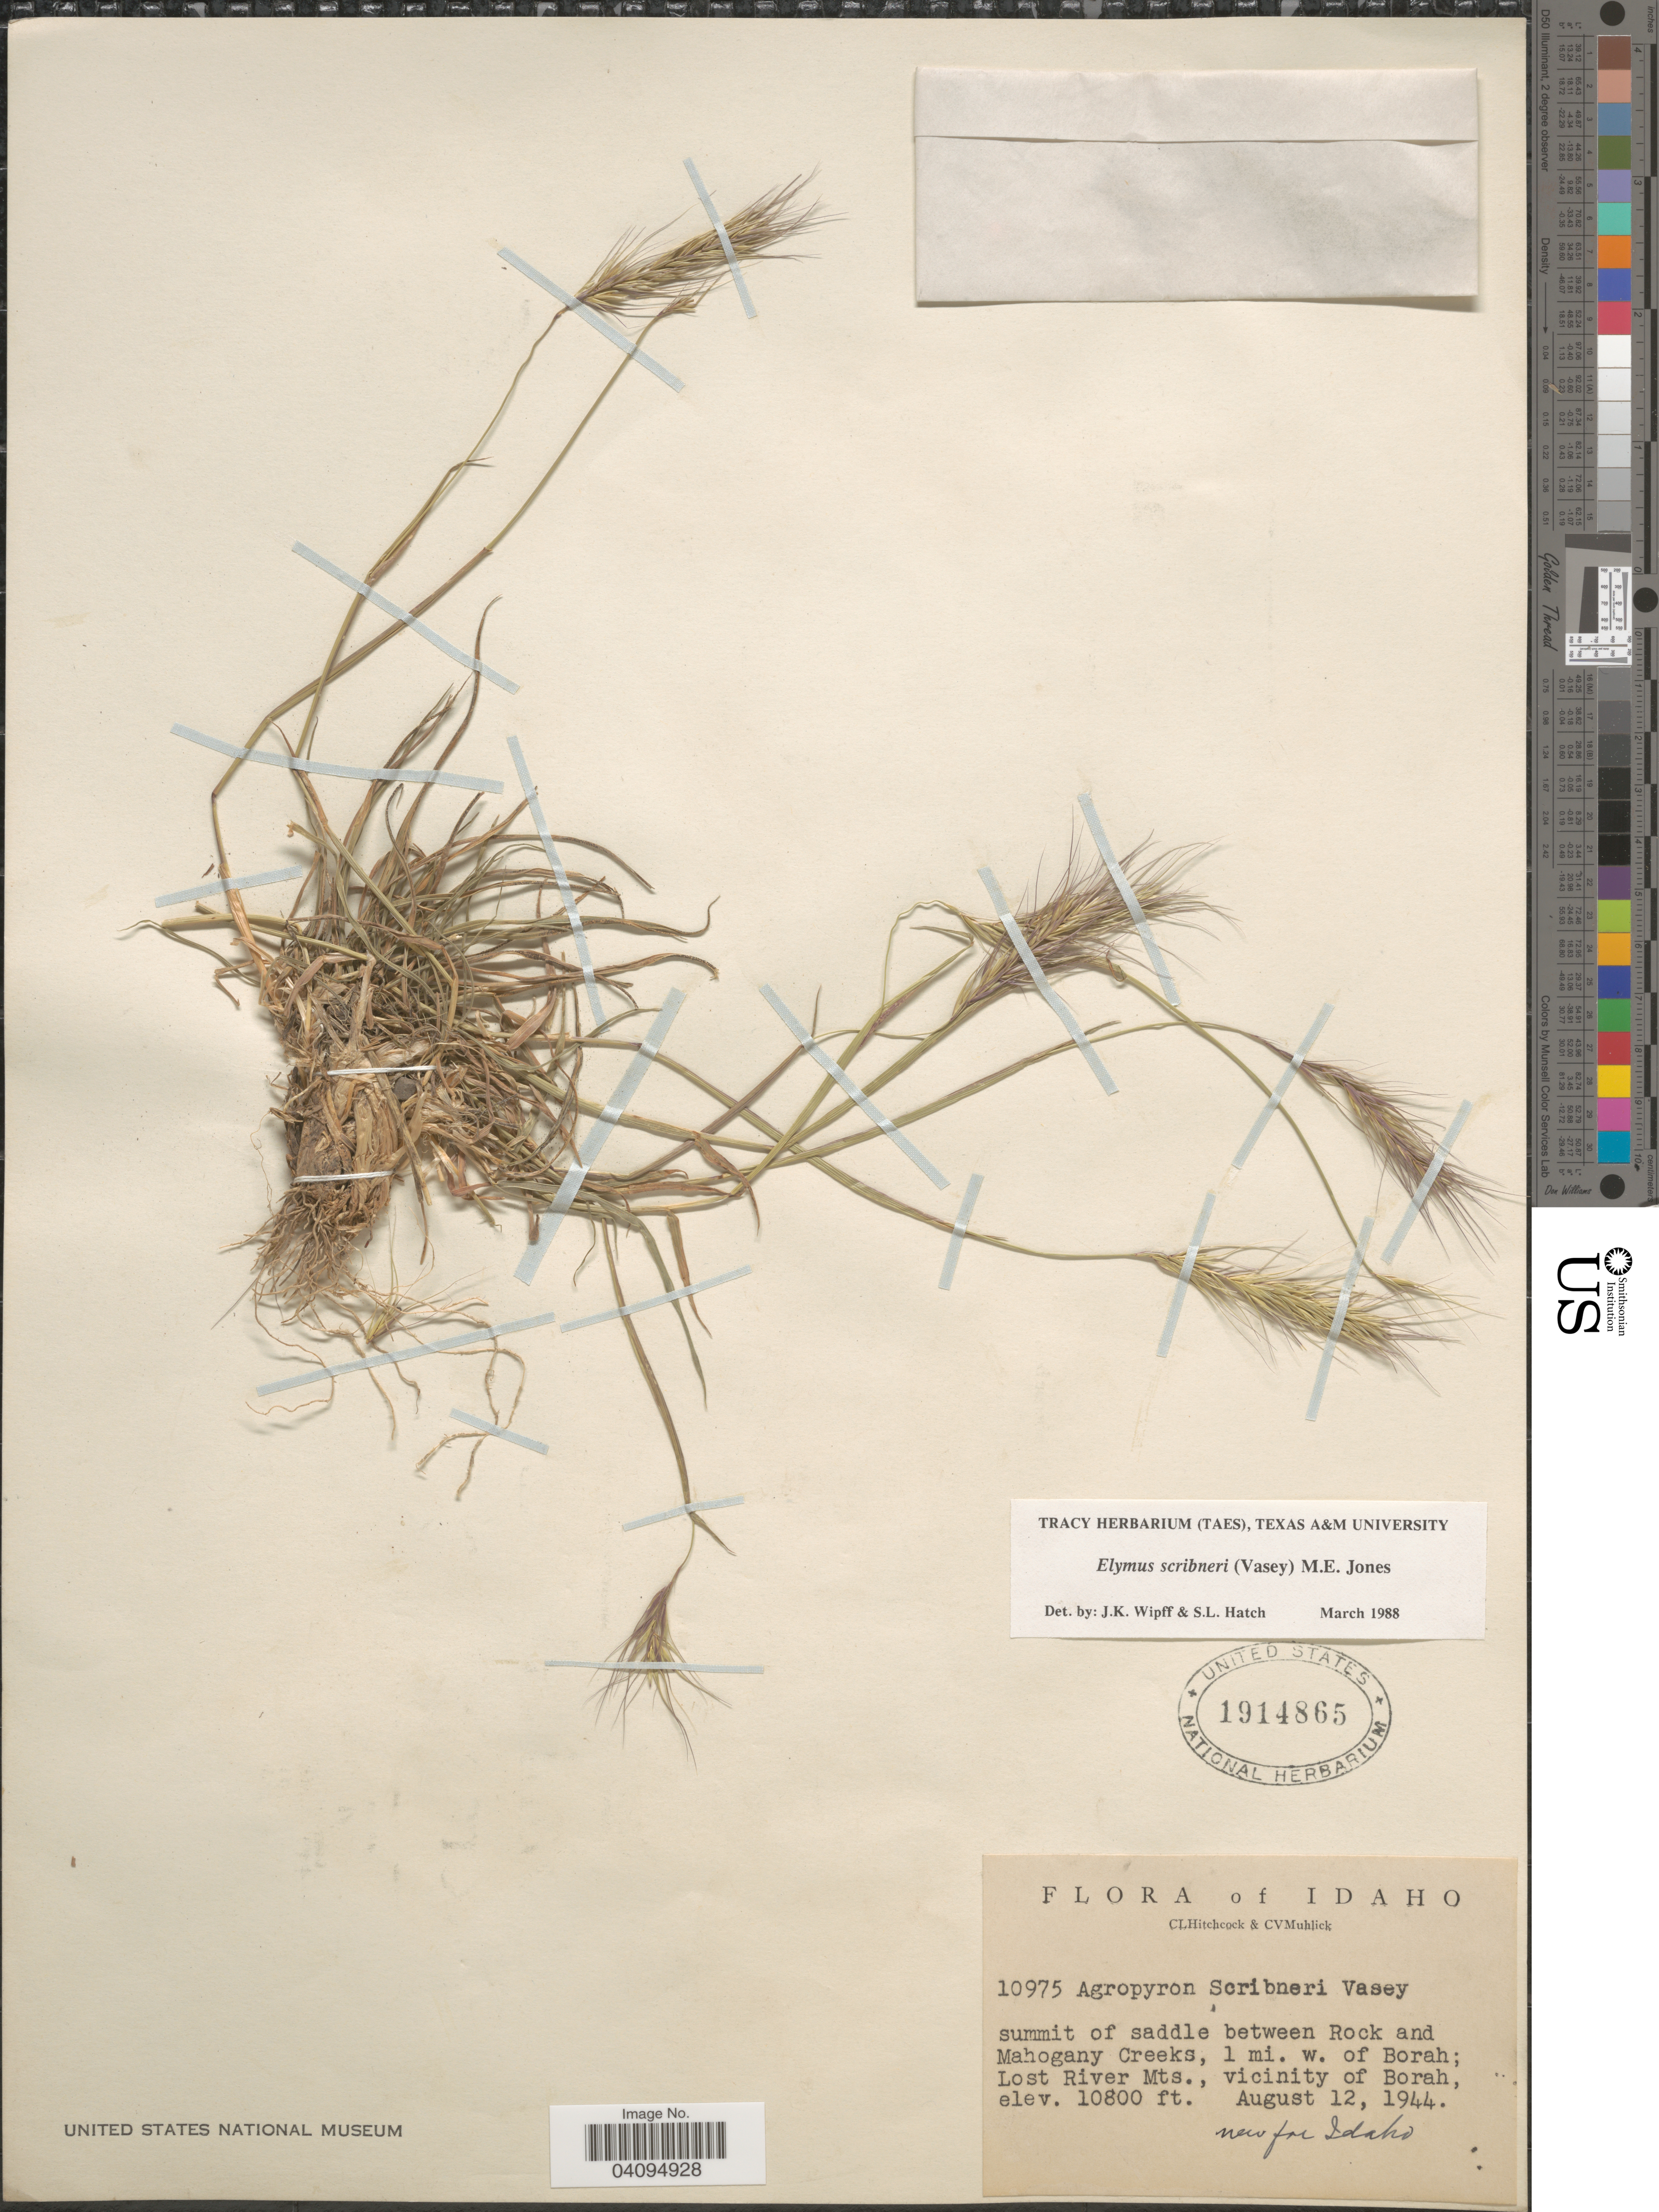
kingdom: Plantae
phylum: Tracheophyta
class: Liliopsida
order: Poales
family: Poaceae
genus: Elymus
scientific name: Elymus scribneri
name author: (Vasey) M.E. Jones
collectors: C. L. Hitchcock & C. V. Muhlick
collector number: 10975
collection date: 1944-08-12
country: United States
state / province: Idaho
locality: Summit of saddle between Rock and Mahogany Creeks, 1 mi. w. of Borah; Lost River Mts., vicinity of Borah.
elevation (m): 3292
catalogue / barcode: US 1914865